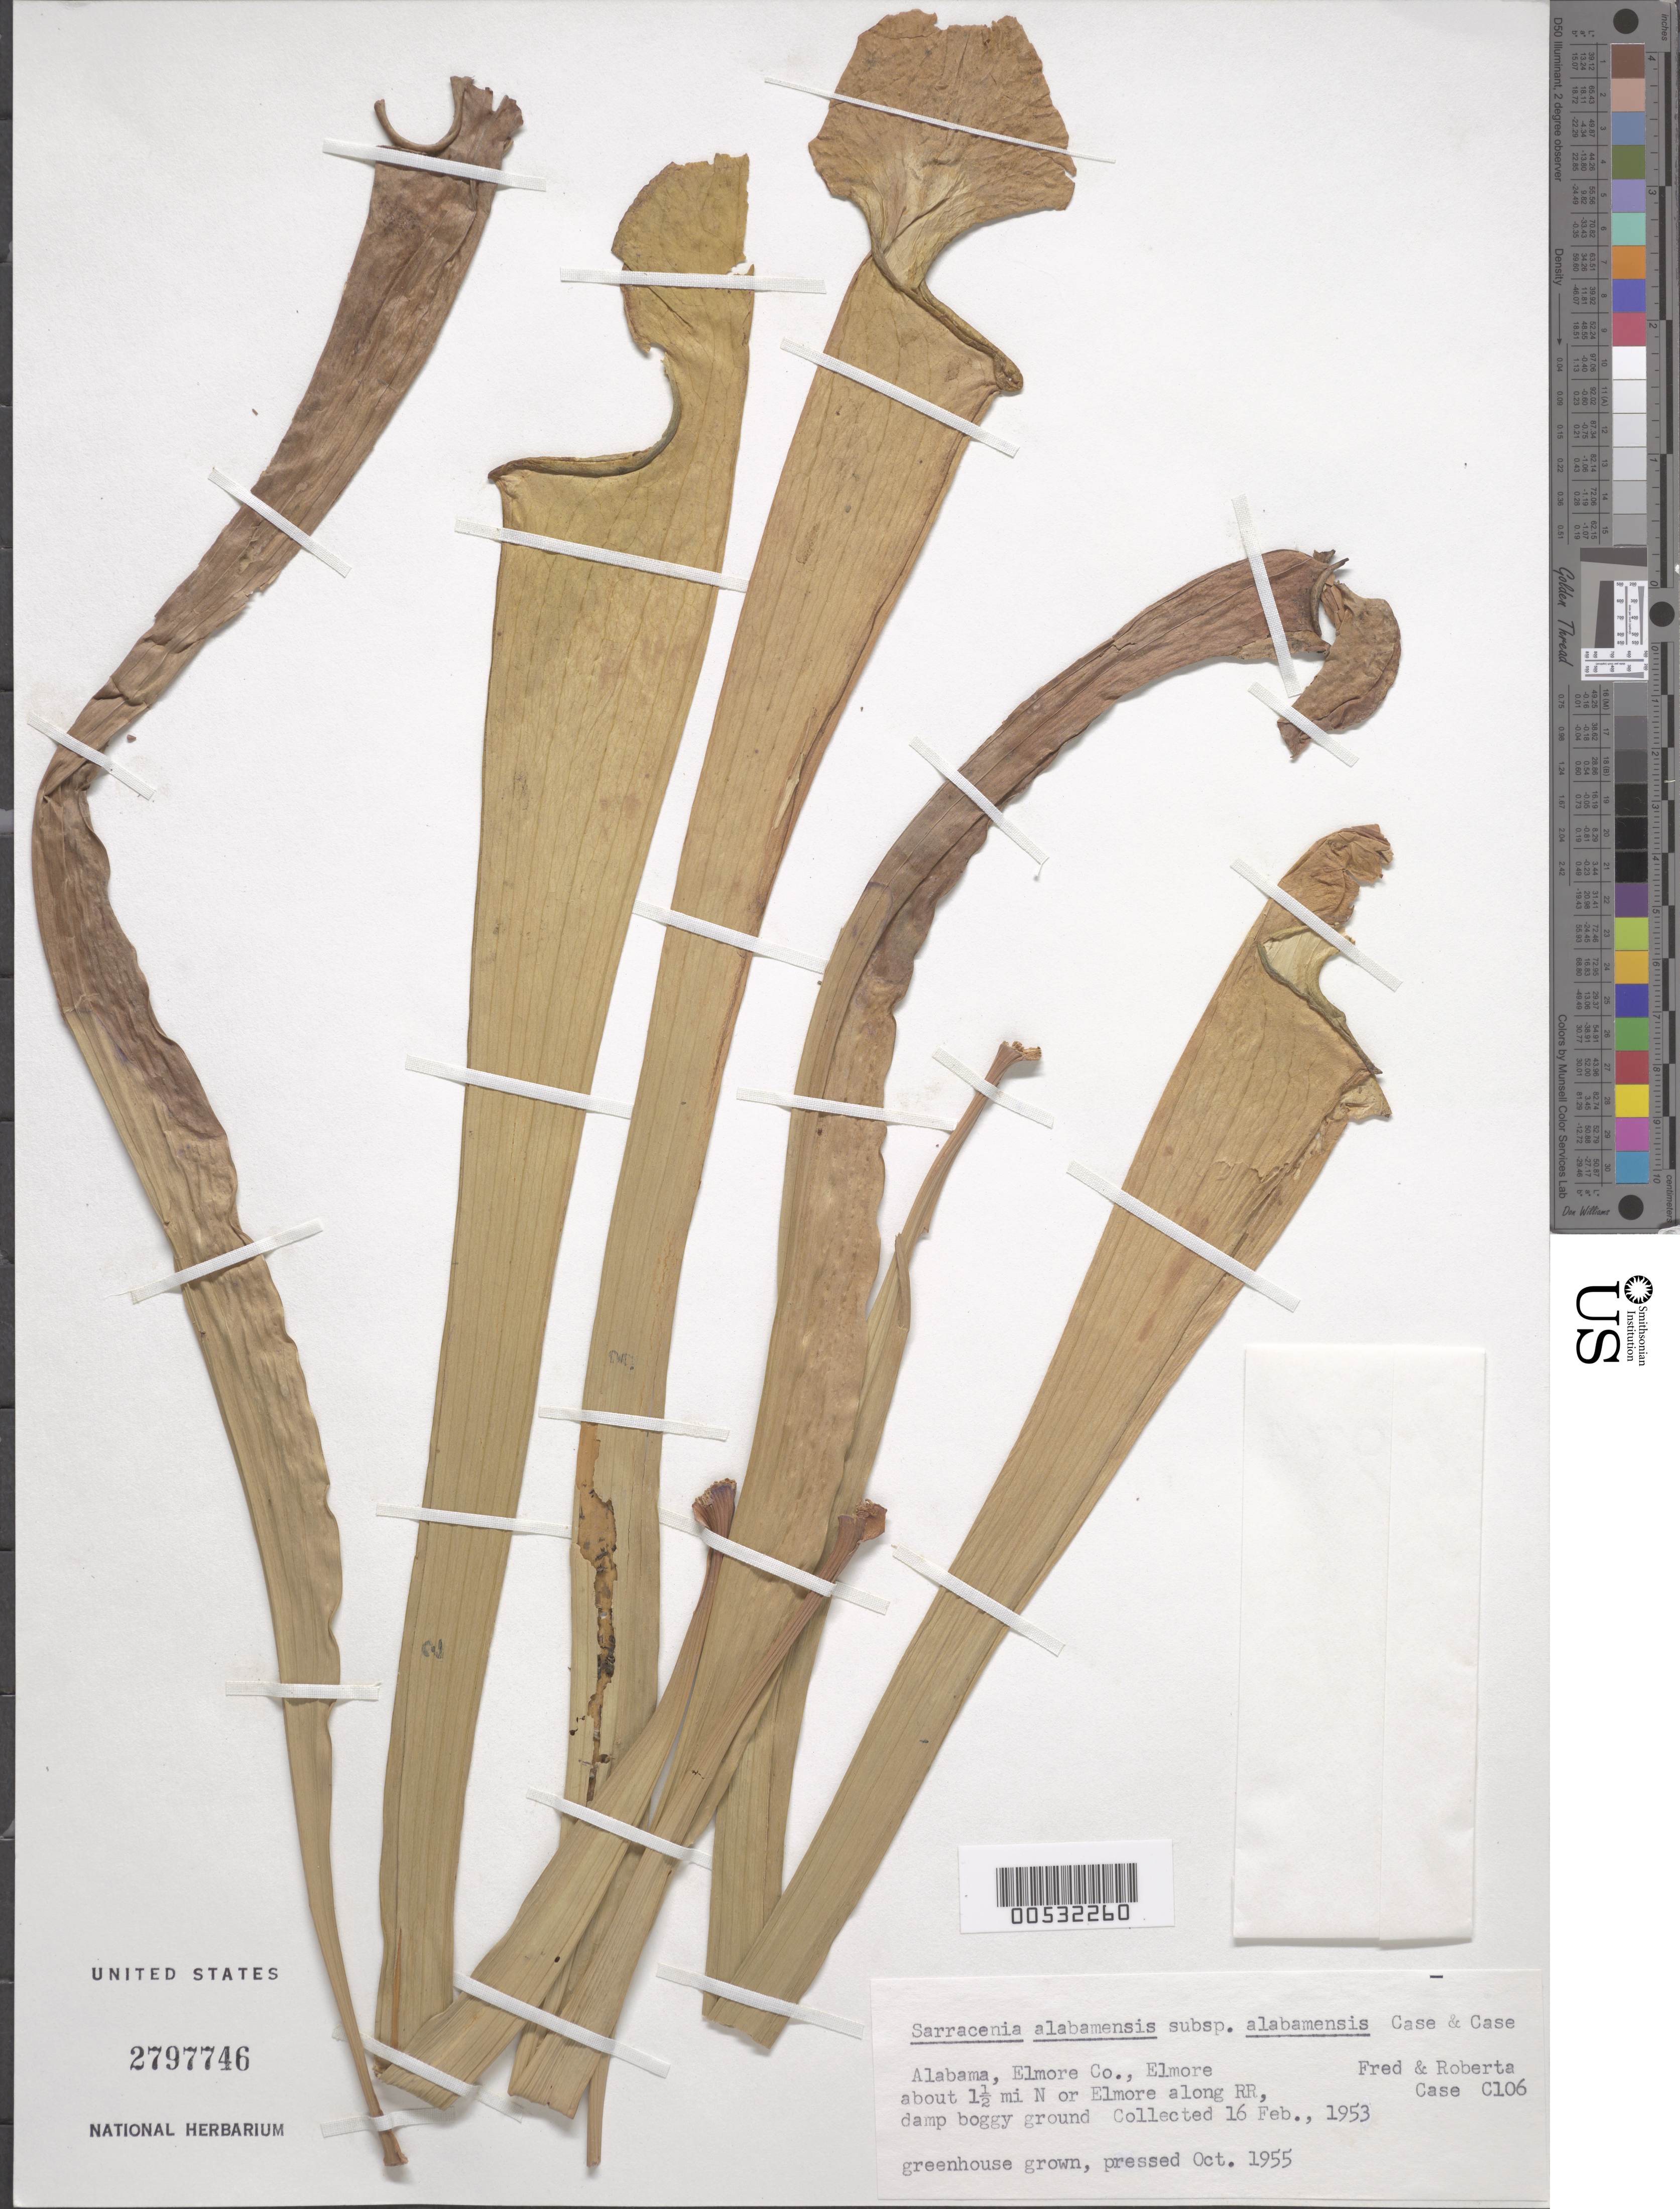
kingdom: Plantae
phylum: Tracheophyta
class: Magnoliopsida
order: Ericales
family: Sarraceniaceae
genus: Sarracenia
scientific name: Sarracenia alabamensis subsp. alabamensis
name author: Case & R.B. Case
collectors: F. Case & R. Case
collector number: C 106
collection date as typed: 16 Feb 1953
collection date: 1953-02-16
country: United States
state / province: Alabama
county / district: Elmore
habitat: Damp boggy ground.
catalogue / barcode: US 2797746